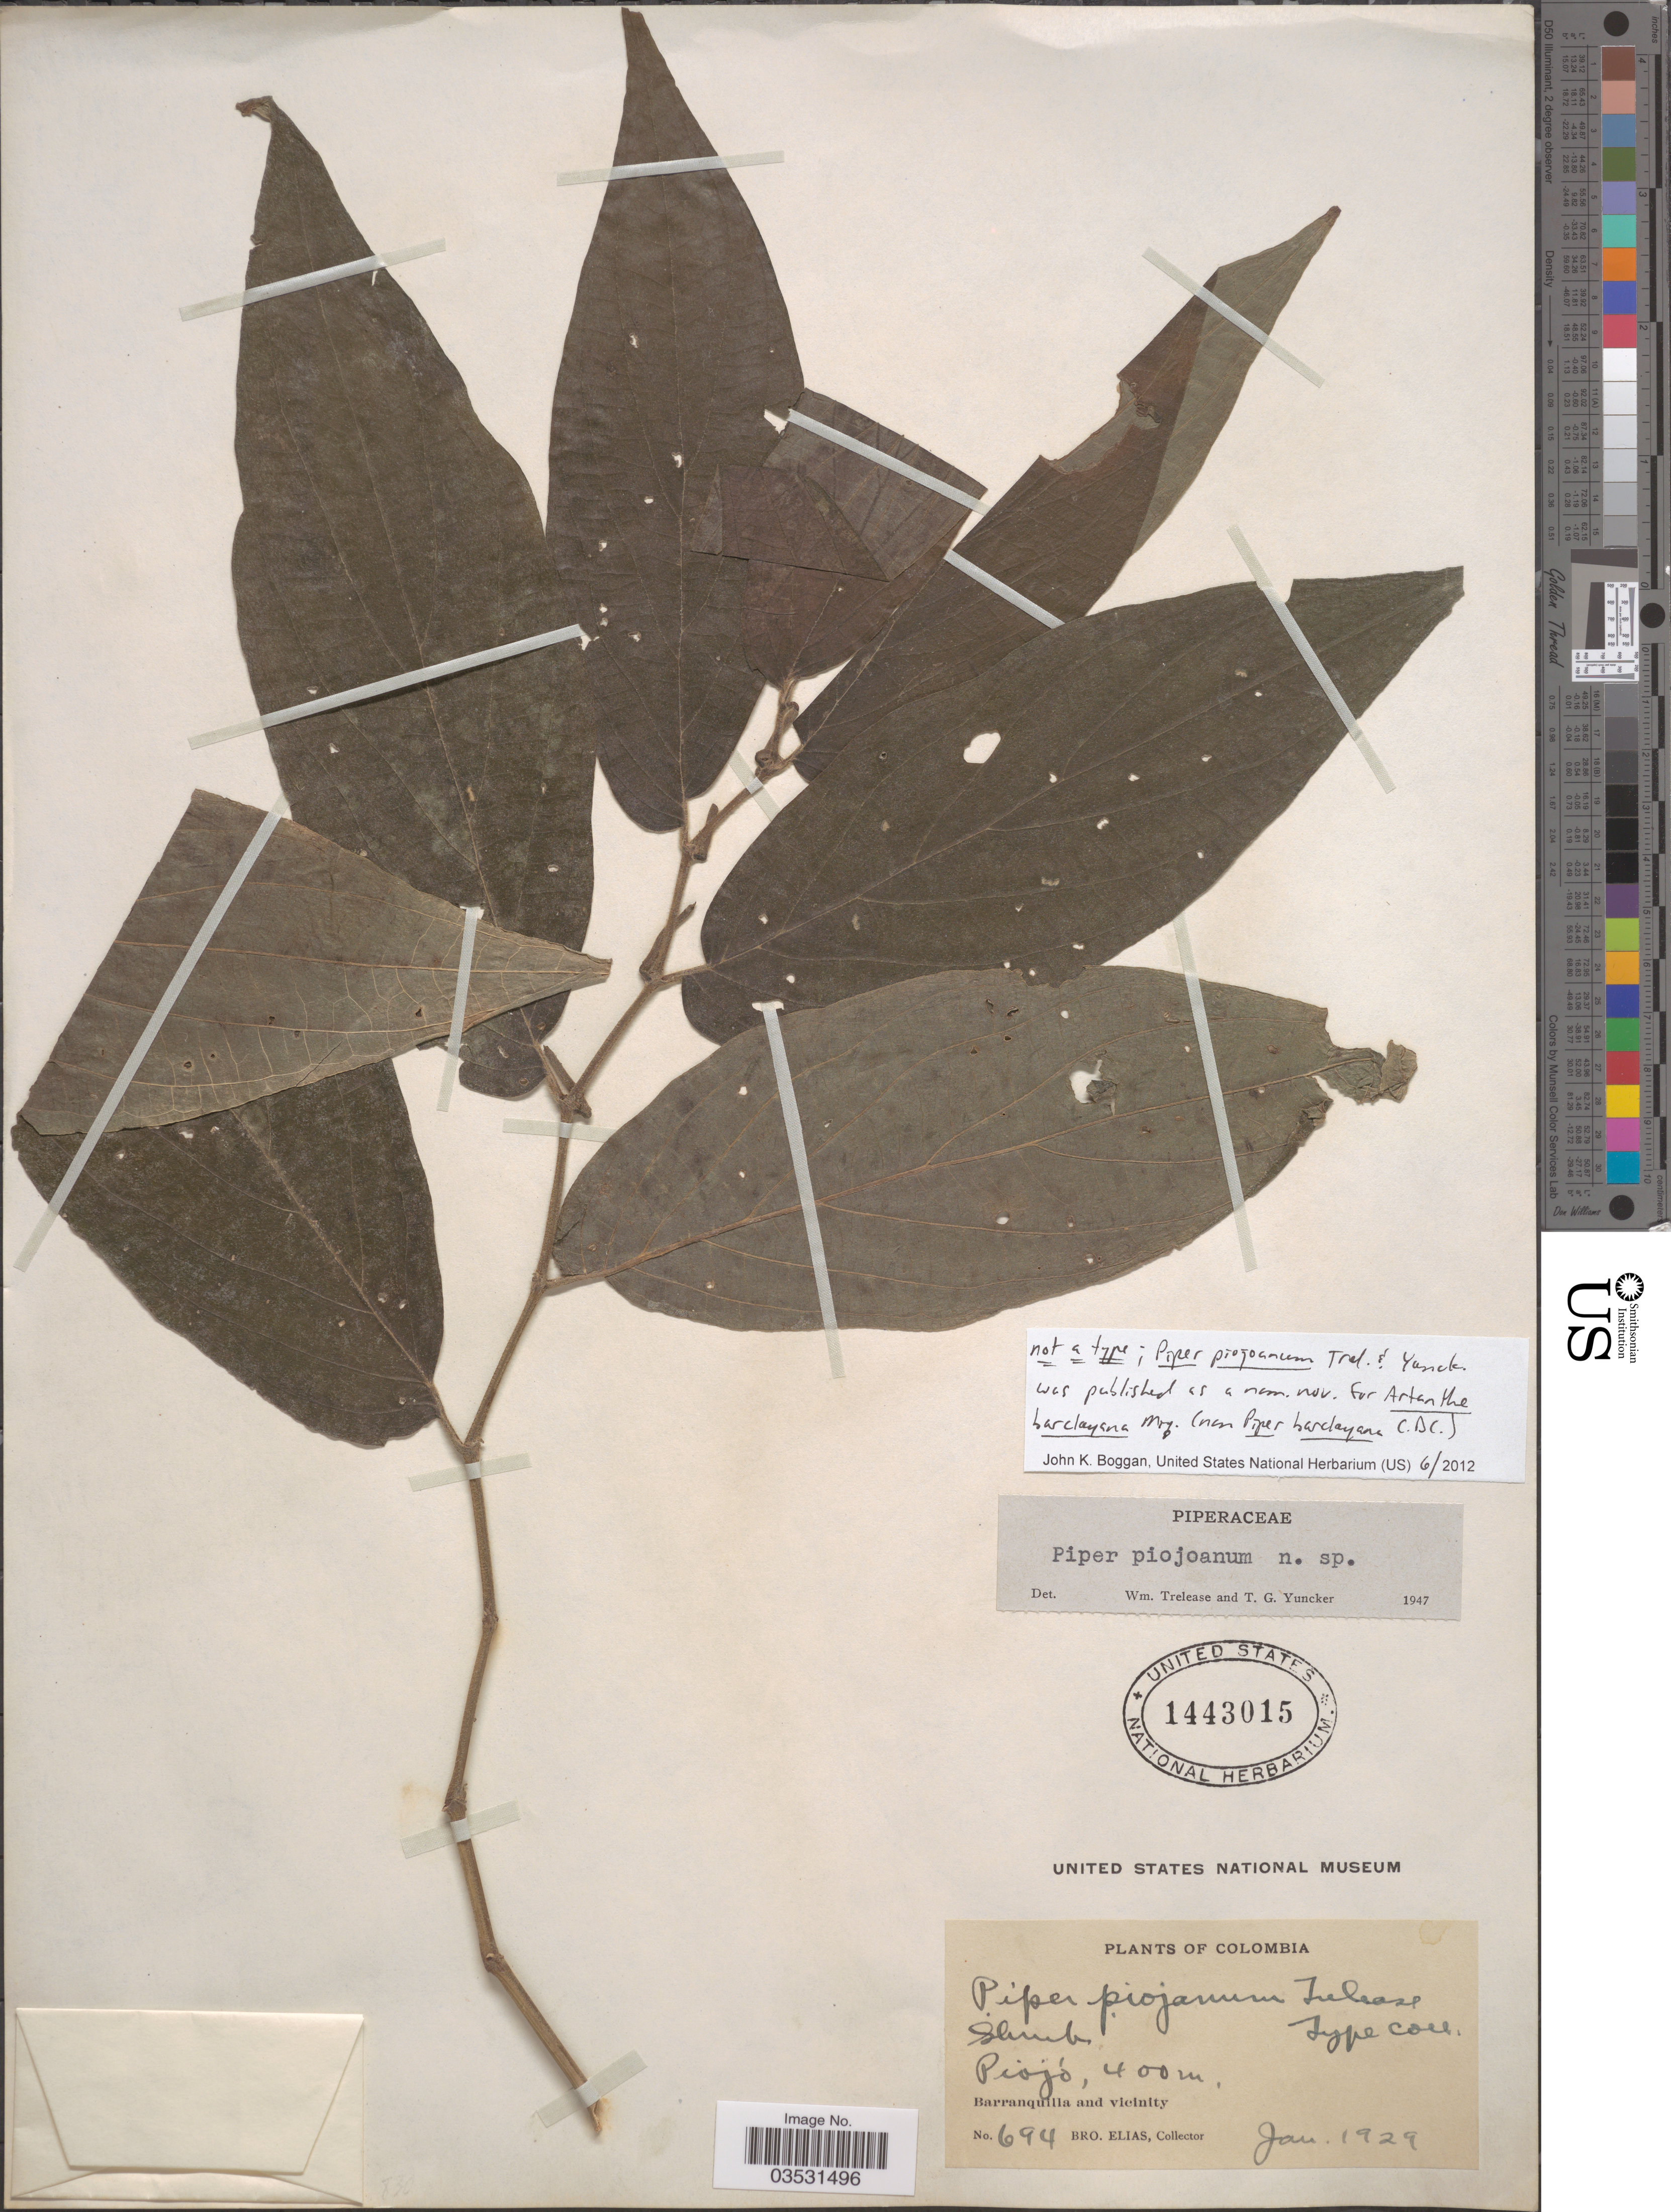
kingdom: Plantae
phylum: Tracheophyta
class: Magnoliopsida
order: Piperales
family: Piperaceae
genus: Piper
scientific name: Piper piojoanum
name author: Trel. & Yunck.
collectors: Bro. Elias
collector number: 694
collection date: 1929-01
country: Colombia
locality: Piojó. Barranquilla and vicinity.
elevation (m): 400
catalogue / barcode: US 1443015